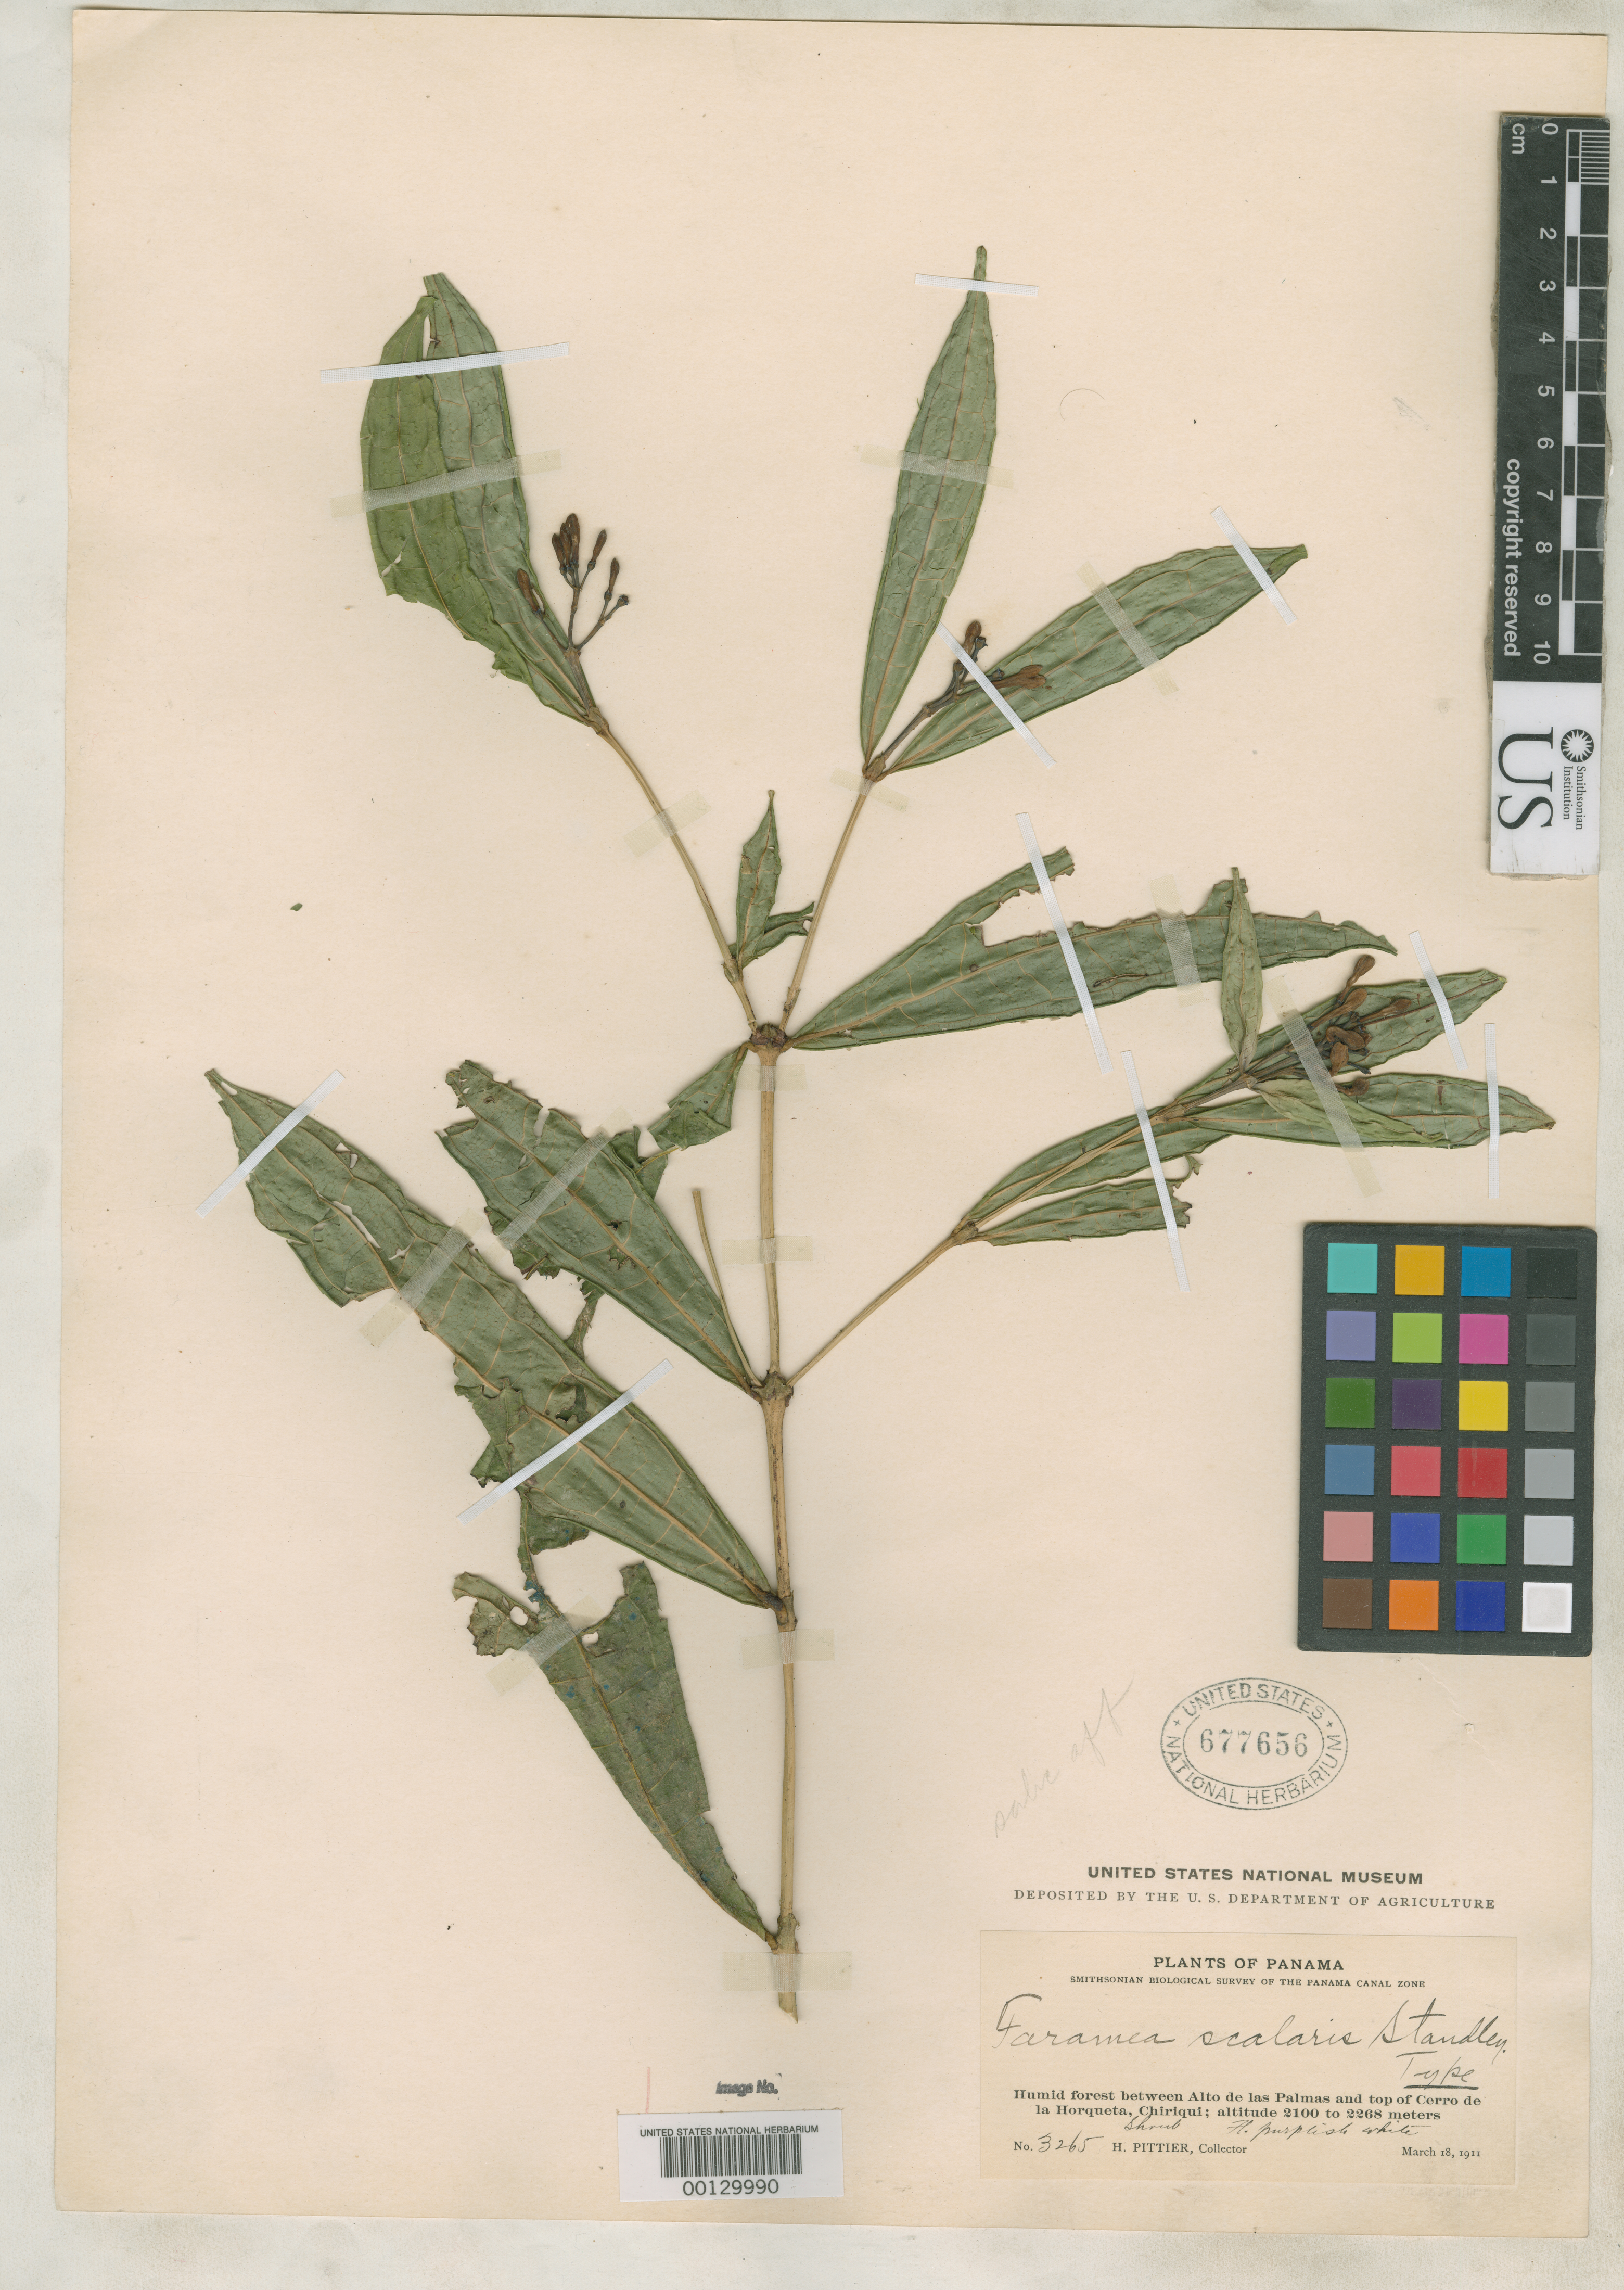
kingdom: Plantae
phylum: Tracheophyta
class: Magnoliopsida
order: Gentianales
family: Rubiaceae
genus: Faramea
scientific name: Faramea scalaris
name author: Standl.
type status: Holotype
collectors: H. F. Pittier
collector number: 3265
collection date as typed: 18 Mar 1911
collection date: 1911-03-18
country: Panama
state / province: Chiriquí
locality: Between Alto de Las Palmas and Cerro de La Horqueta.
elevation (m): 2100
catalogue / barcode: US 677656